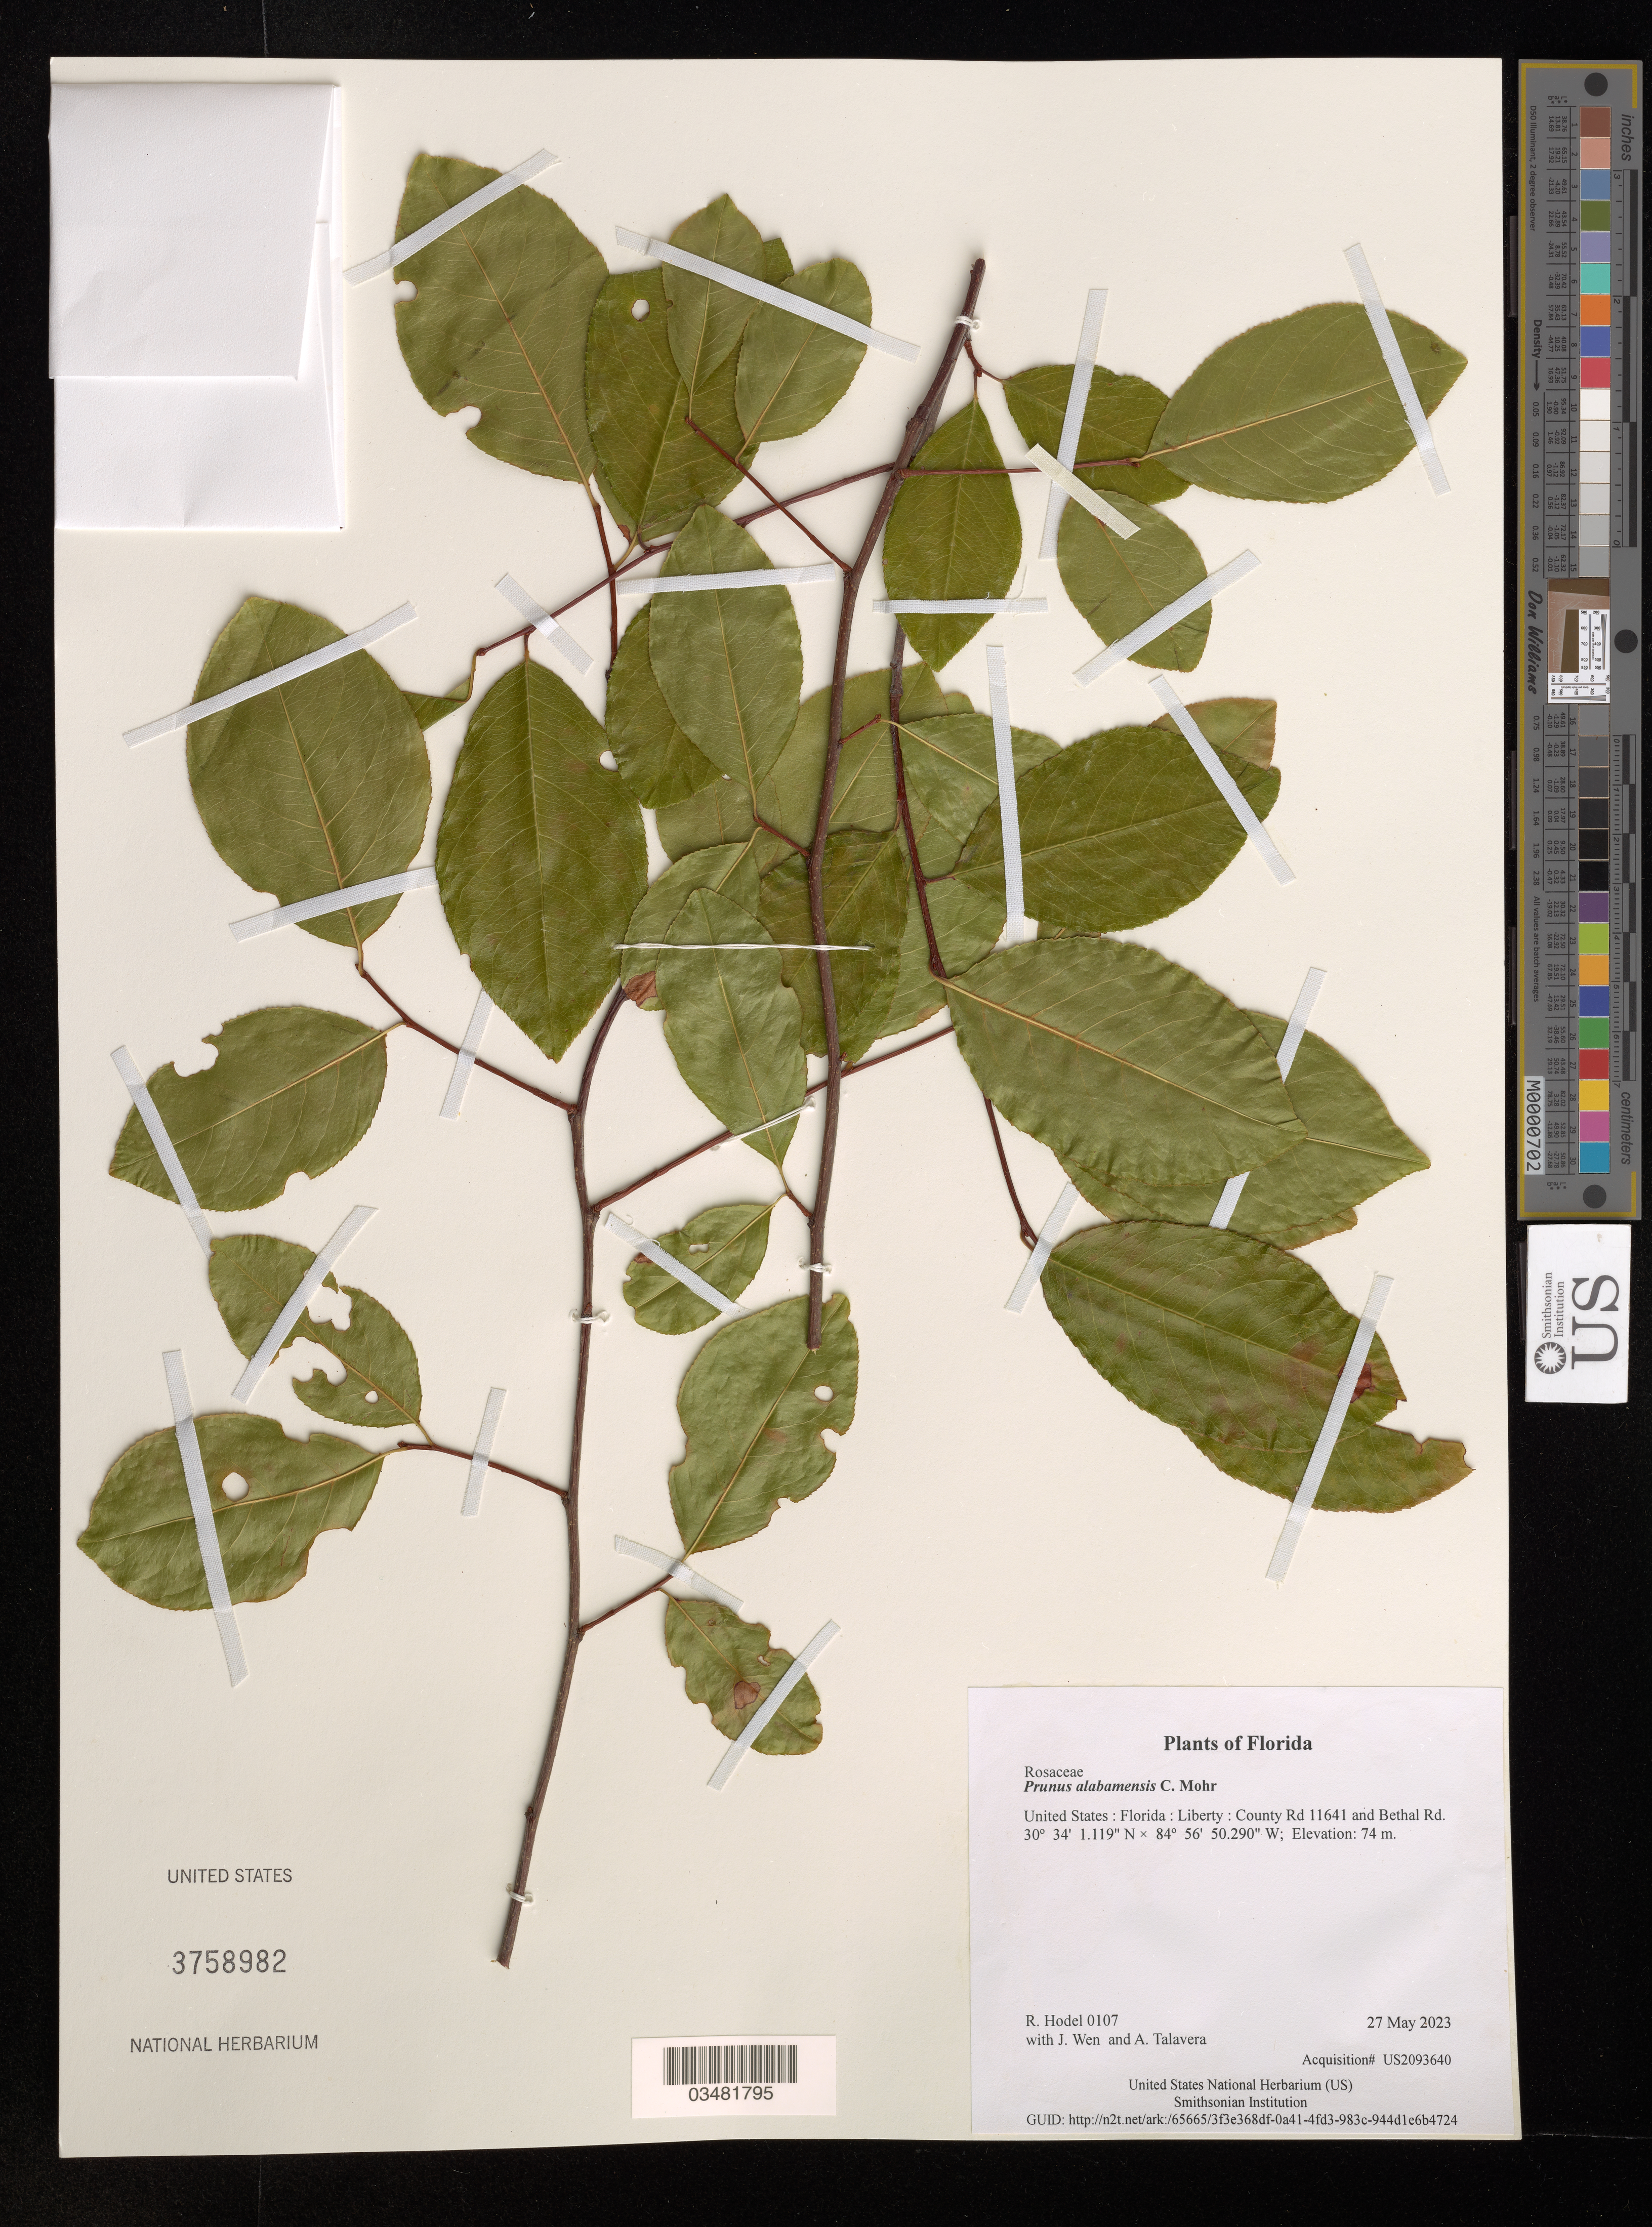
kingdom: Plantae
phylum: Tracheophyta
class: Magnoliopsida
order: Rosales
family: Rosaceae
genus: Prunus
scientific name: Prunus alabamensis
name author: C. Mohr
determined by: Hodel, Richard G. J.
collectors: R. Hodel, J. Wen & A. Talavera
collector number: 0107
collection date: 2023-05-27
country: United States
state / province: Florida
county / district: Liberty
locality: County Rd 11641 and Bethal Rd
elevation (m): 74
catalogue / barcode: US 3758982